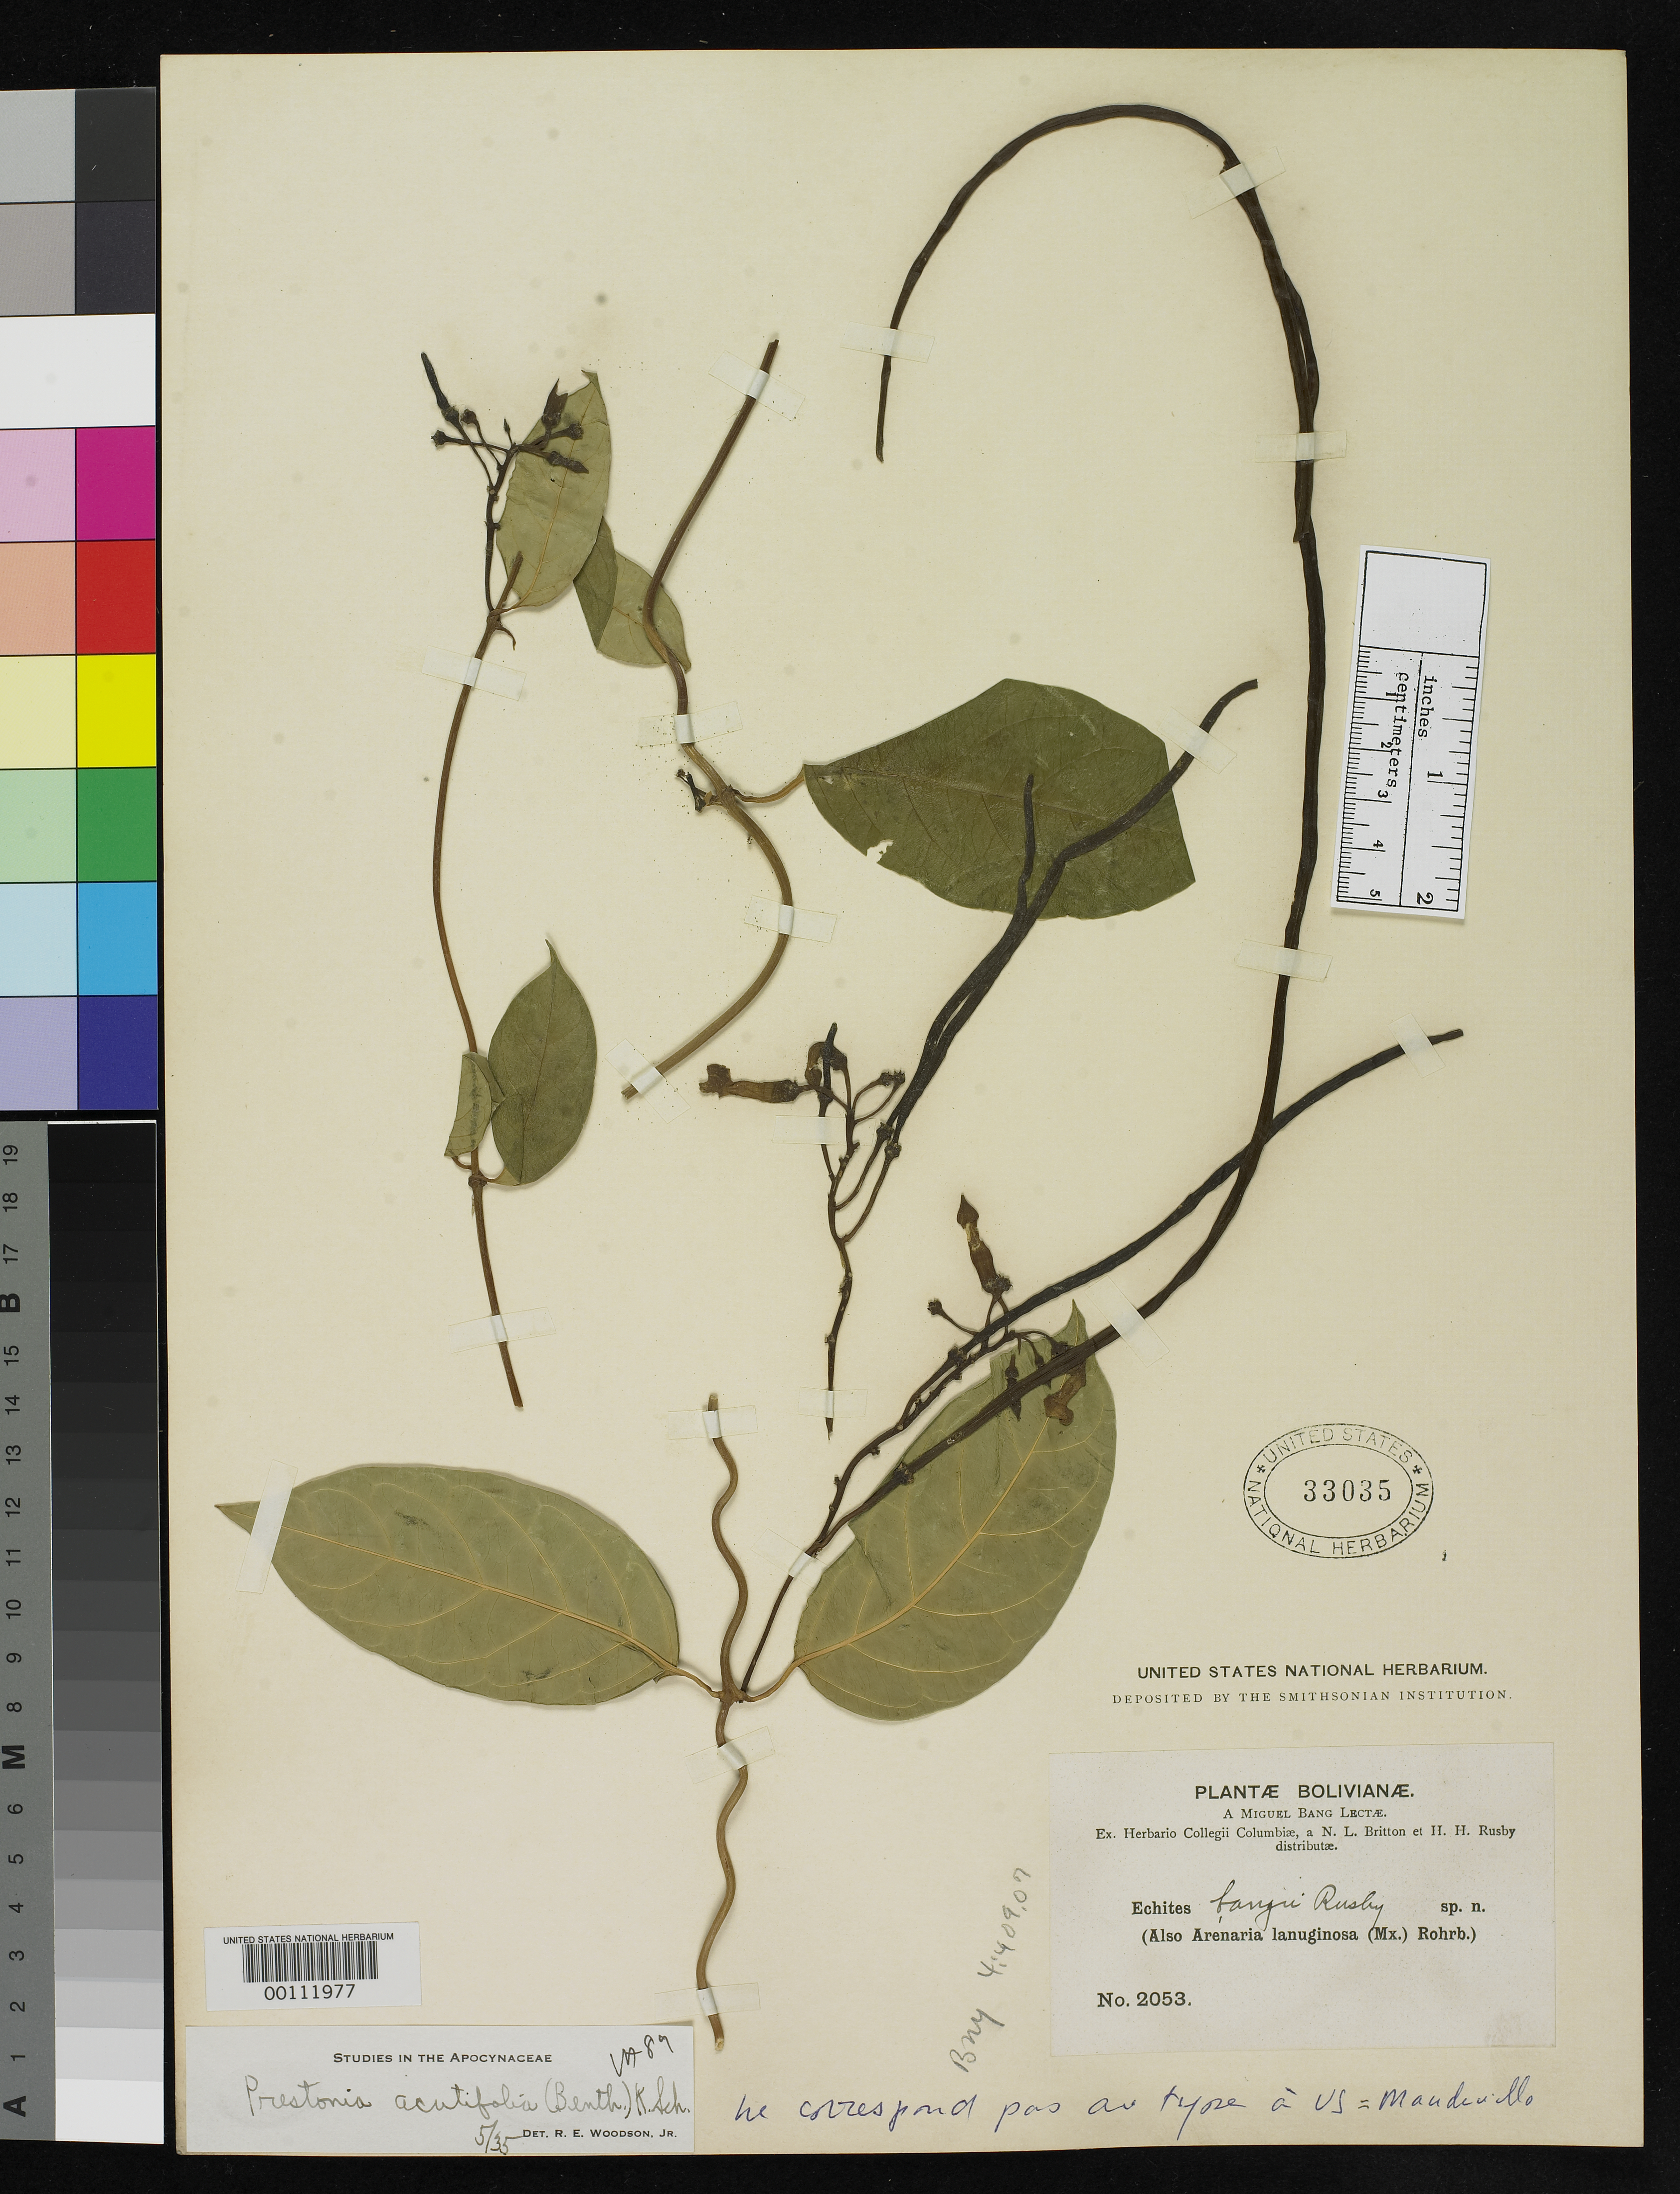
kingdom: Plantae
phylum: Tracheophyta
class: Magnoliopsida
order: Gentianales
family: Apocynaceae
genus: Echites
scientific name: Echites bangii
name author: Rusby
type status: Isosyntype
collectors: M. Bang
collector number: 2053 p.p.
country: Bolivia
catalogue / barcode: US 33035